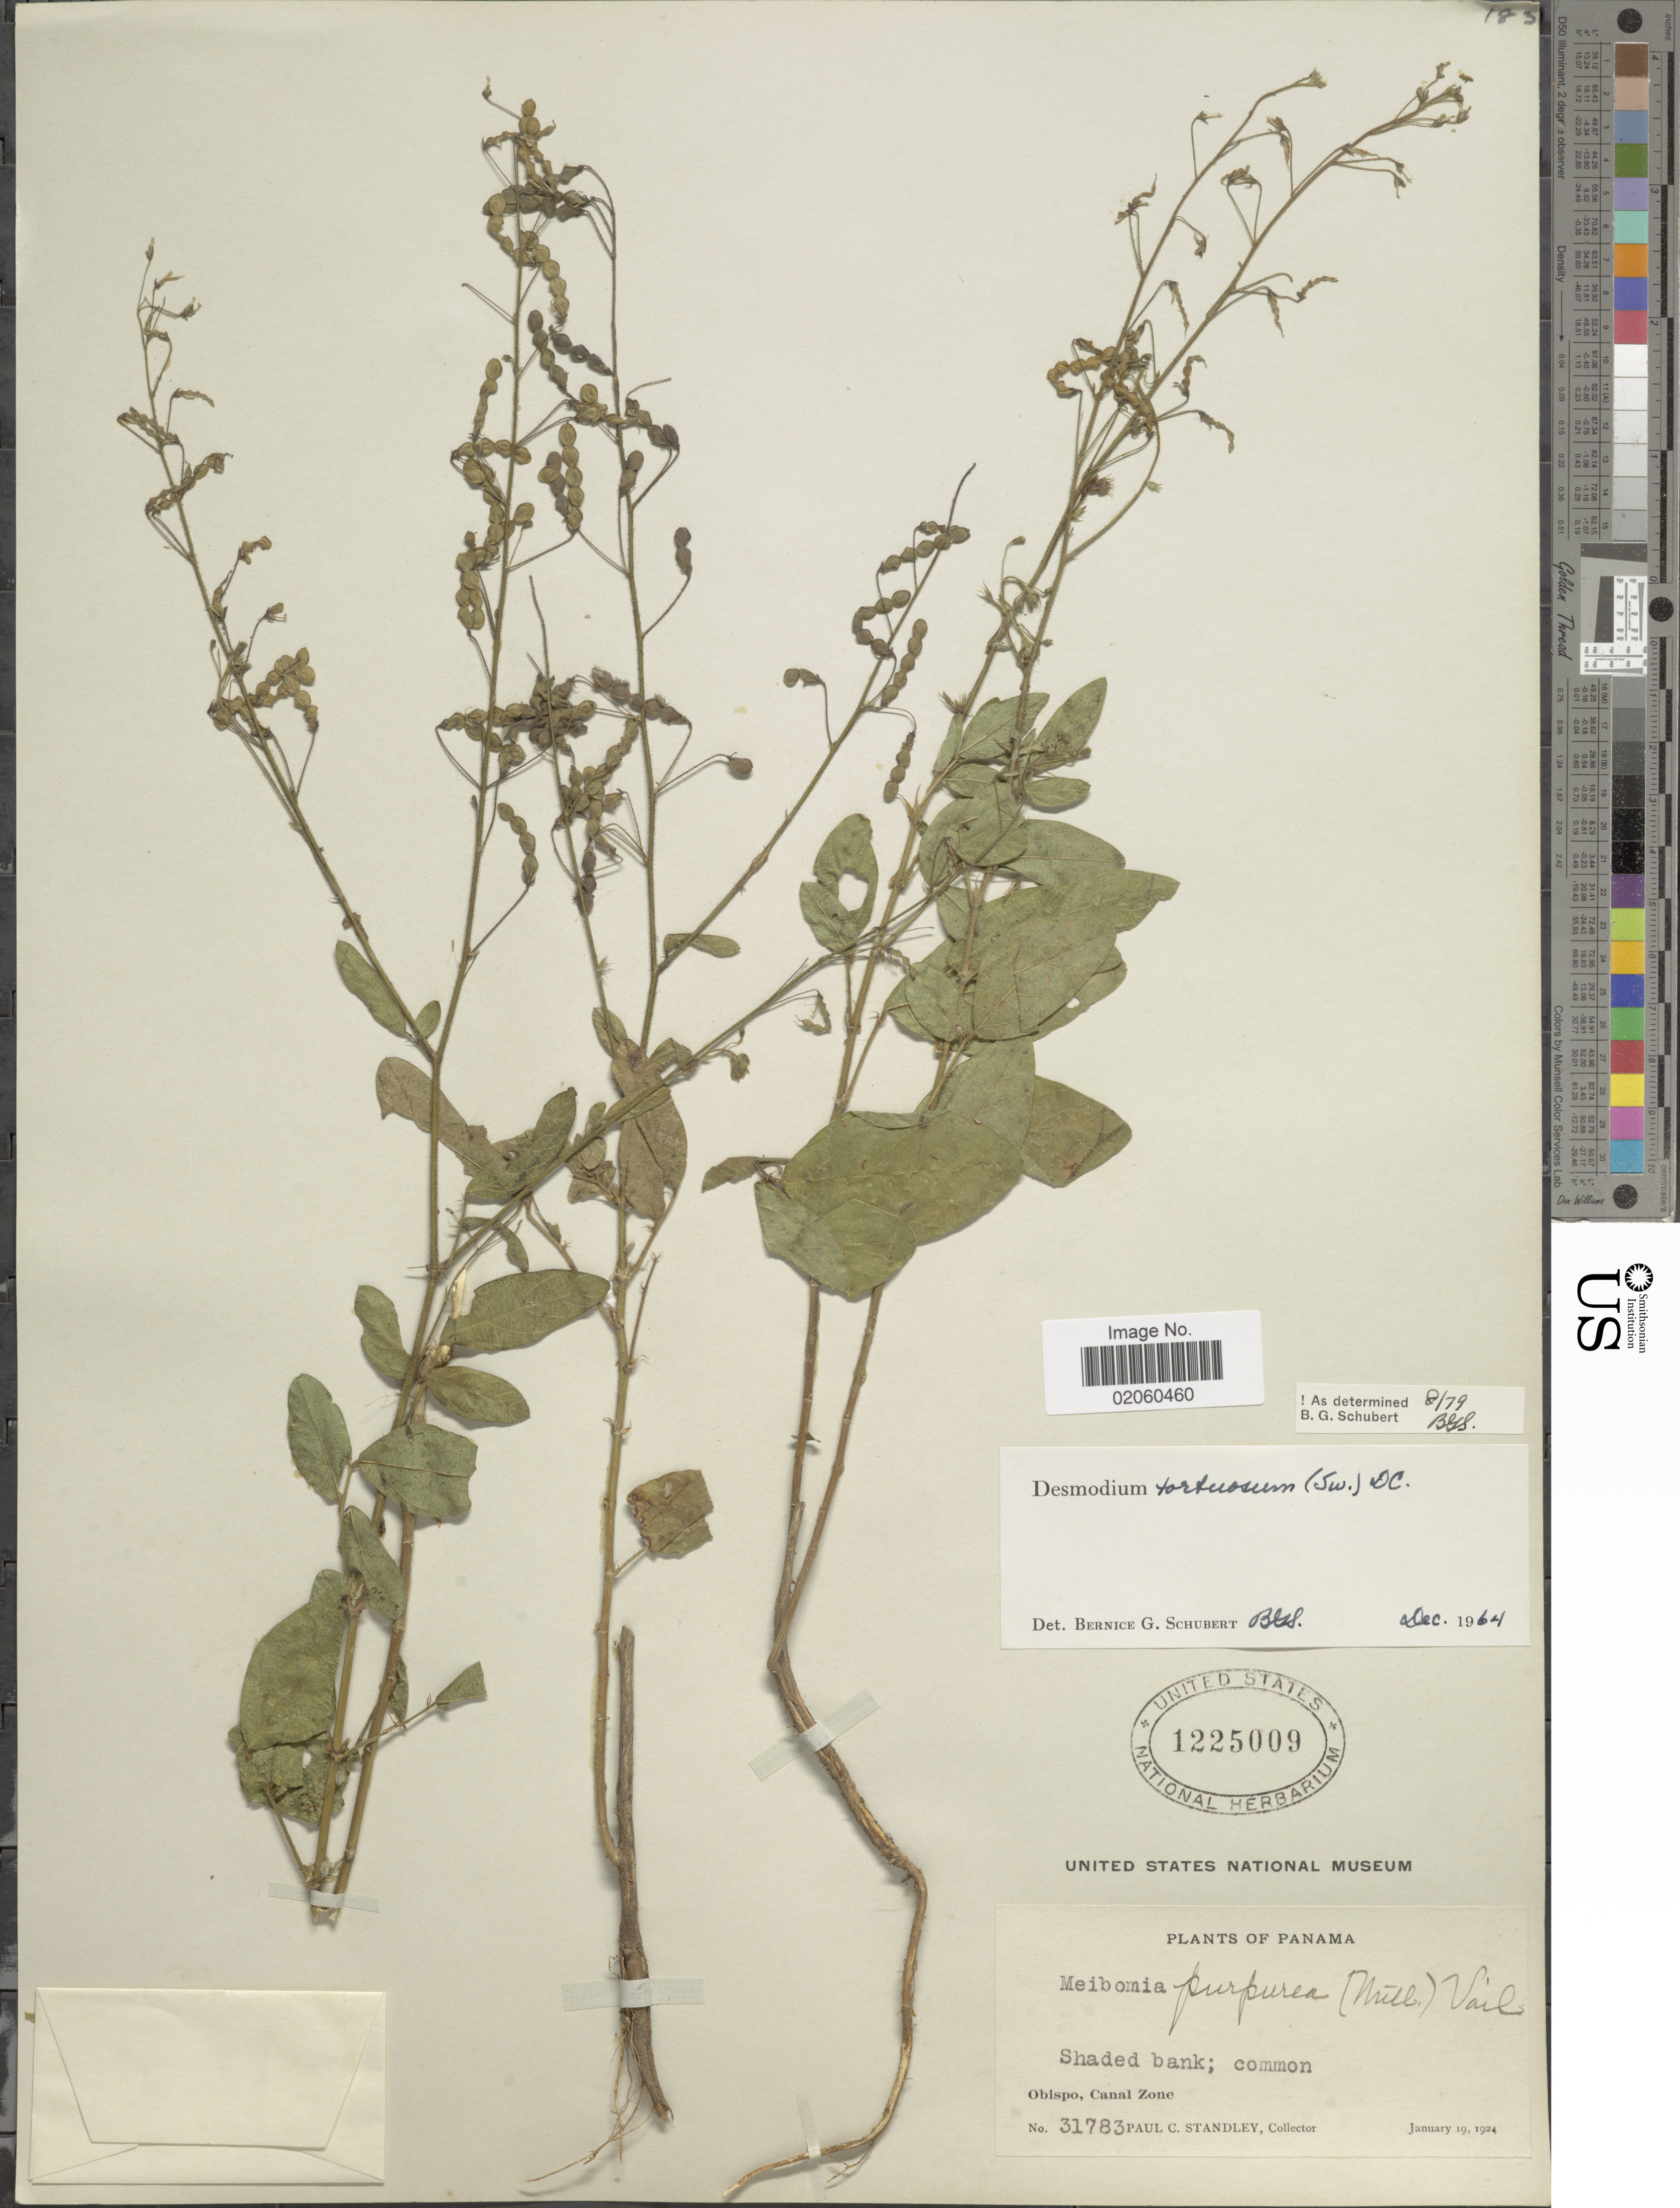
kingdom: Plantae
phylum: Tracheophyta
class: Magnoliopsida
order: Fabales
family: Fabaceae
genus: Desmodium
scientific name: Desmodium tortuosum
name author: (Sw.) DC.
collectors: P. C. Standley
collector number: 31783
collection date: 1924-01-19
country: Panama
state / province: Colón / Panamá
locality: Obispo, Canal Zone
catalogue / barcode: US 1225009